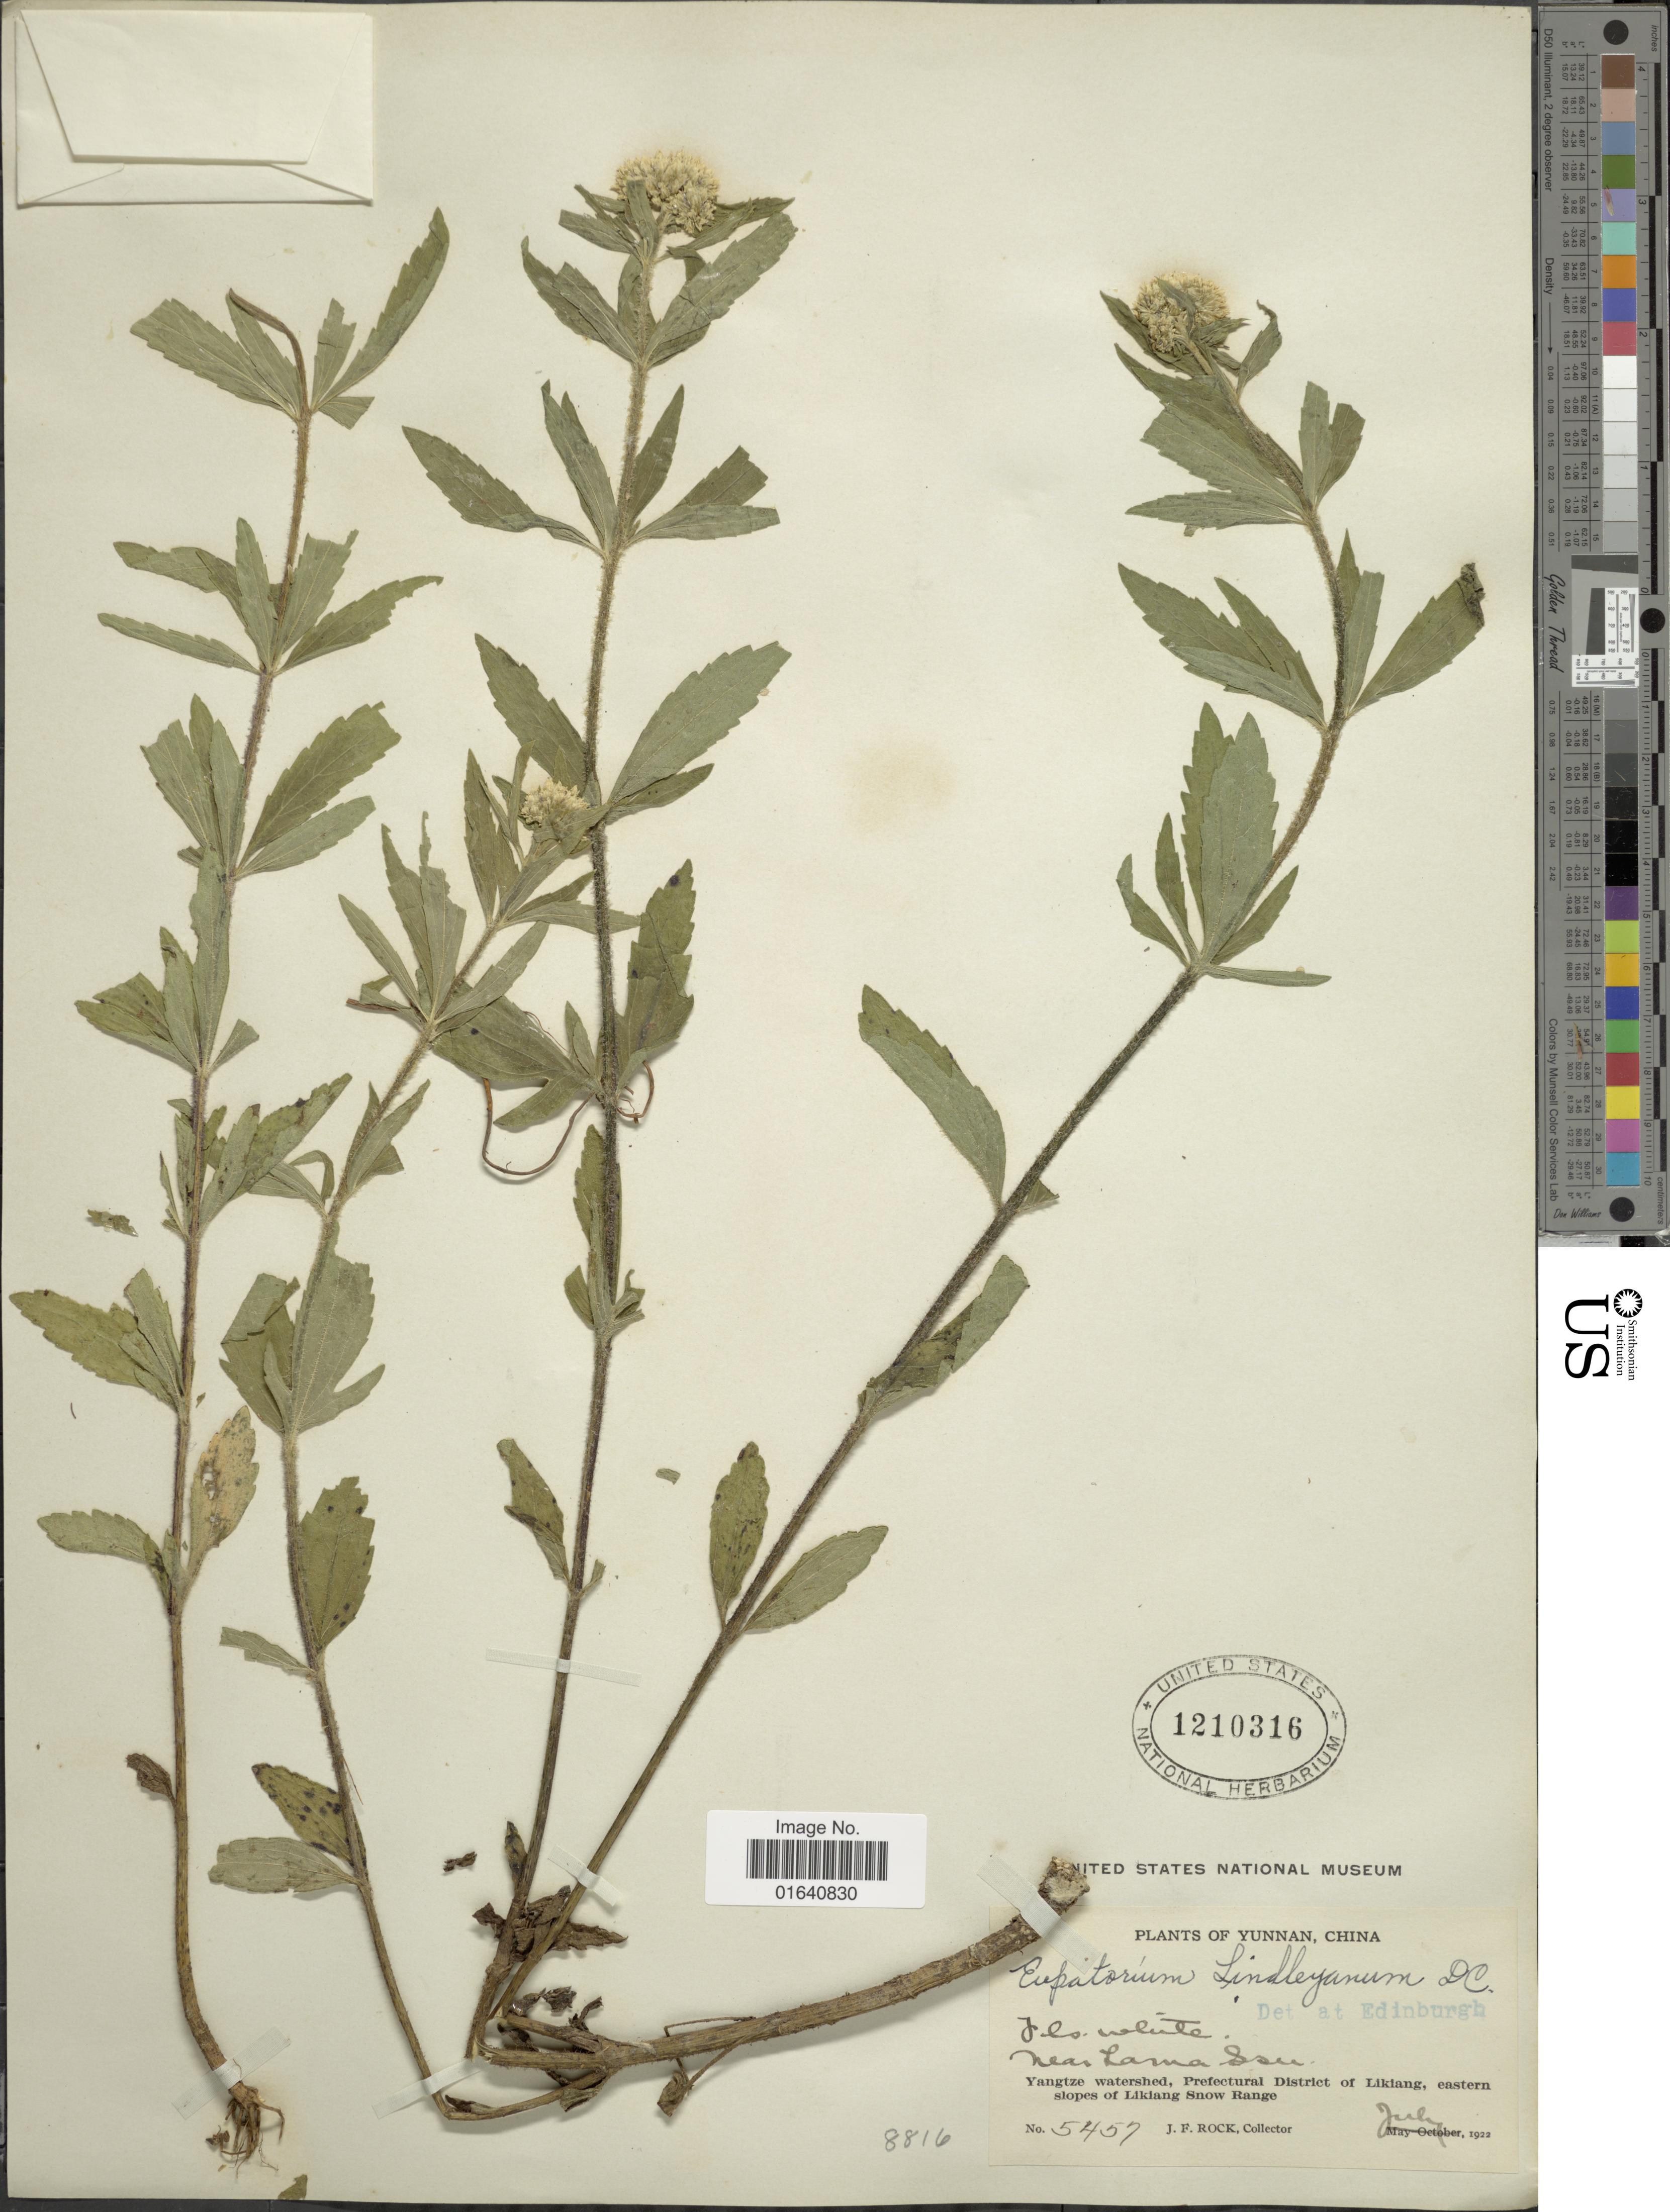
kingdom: Plantae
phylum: Tracheophyta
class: Magnoliopsida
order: Asterales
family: Asteraceae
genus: Eupatorium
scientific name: Eupatorium lindleyanum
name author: DC.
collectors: J. Rock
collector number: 5457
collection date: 1922-07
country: China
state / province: Yunnan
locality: Near Lama Szu, Yangtze wateshed, Prefectural District of Likiang, eastern slopes of Likiang Snow Range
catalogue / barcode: US 1210316